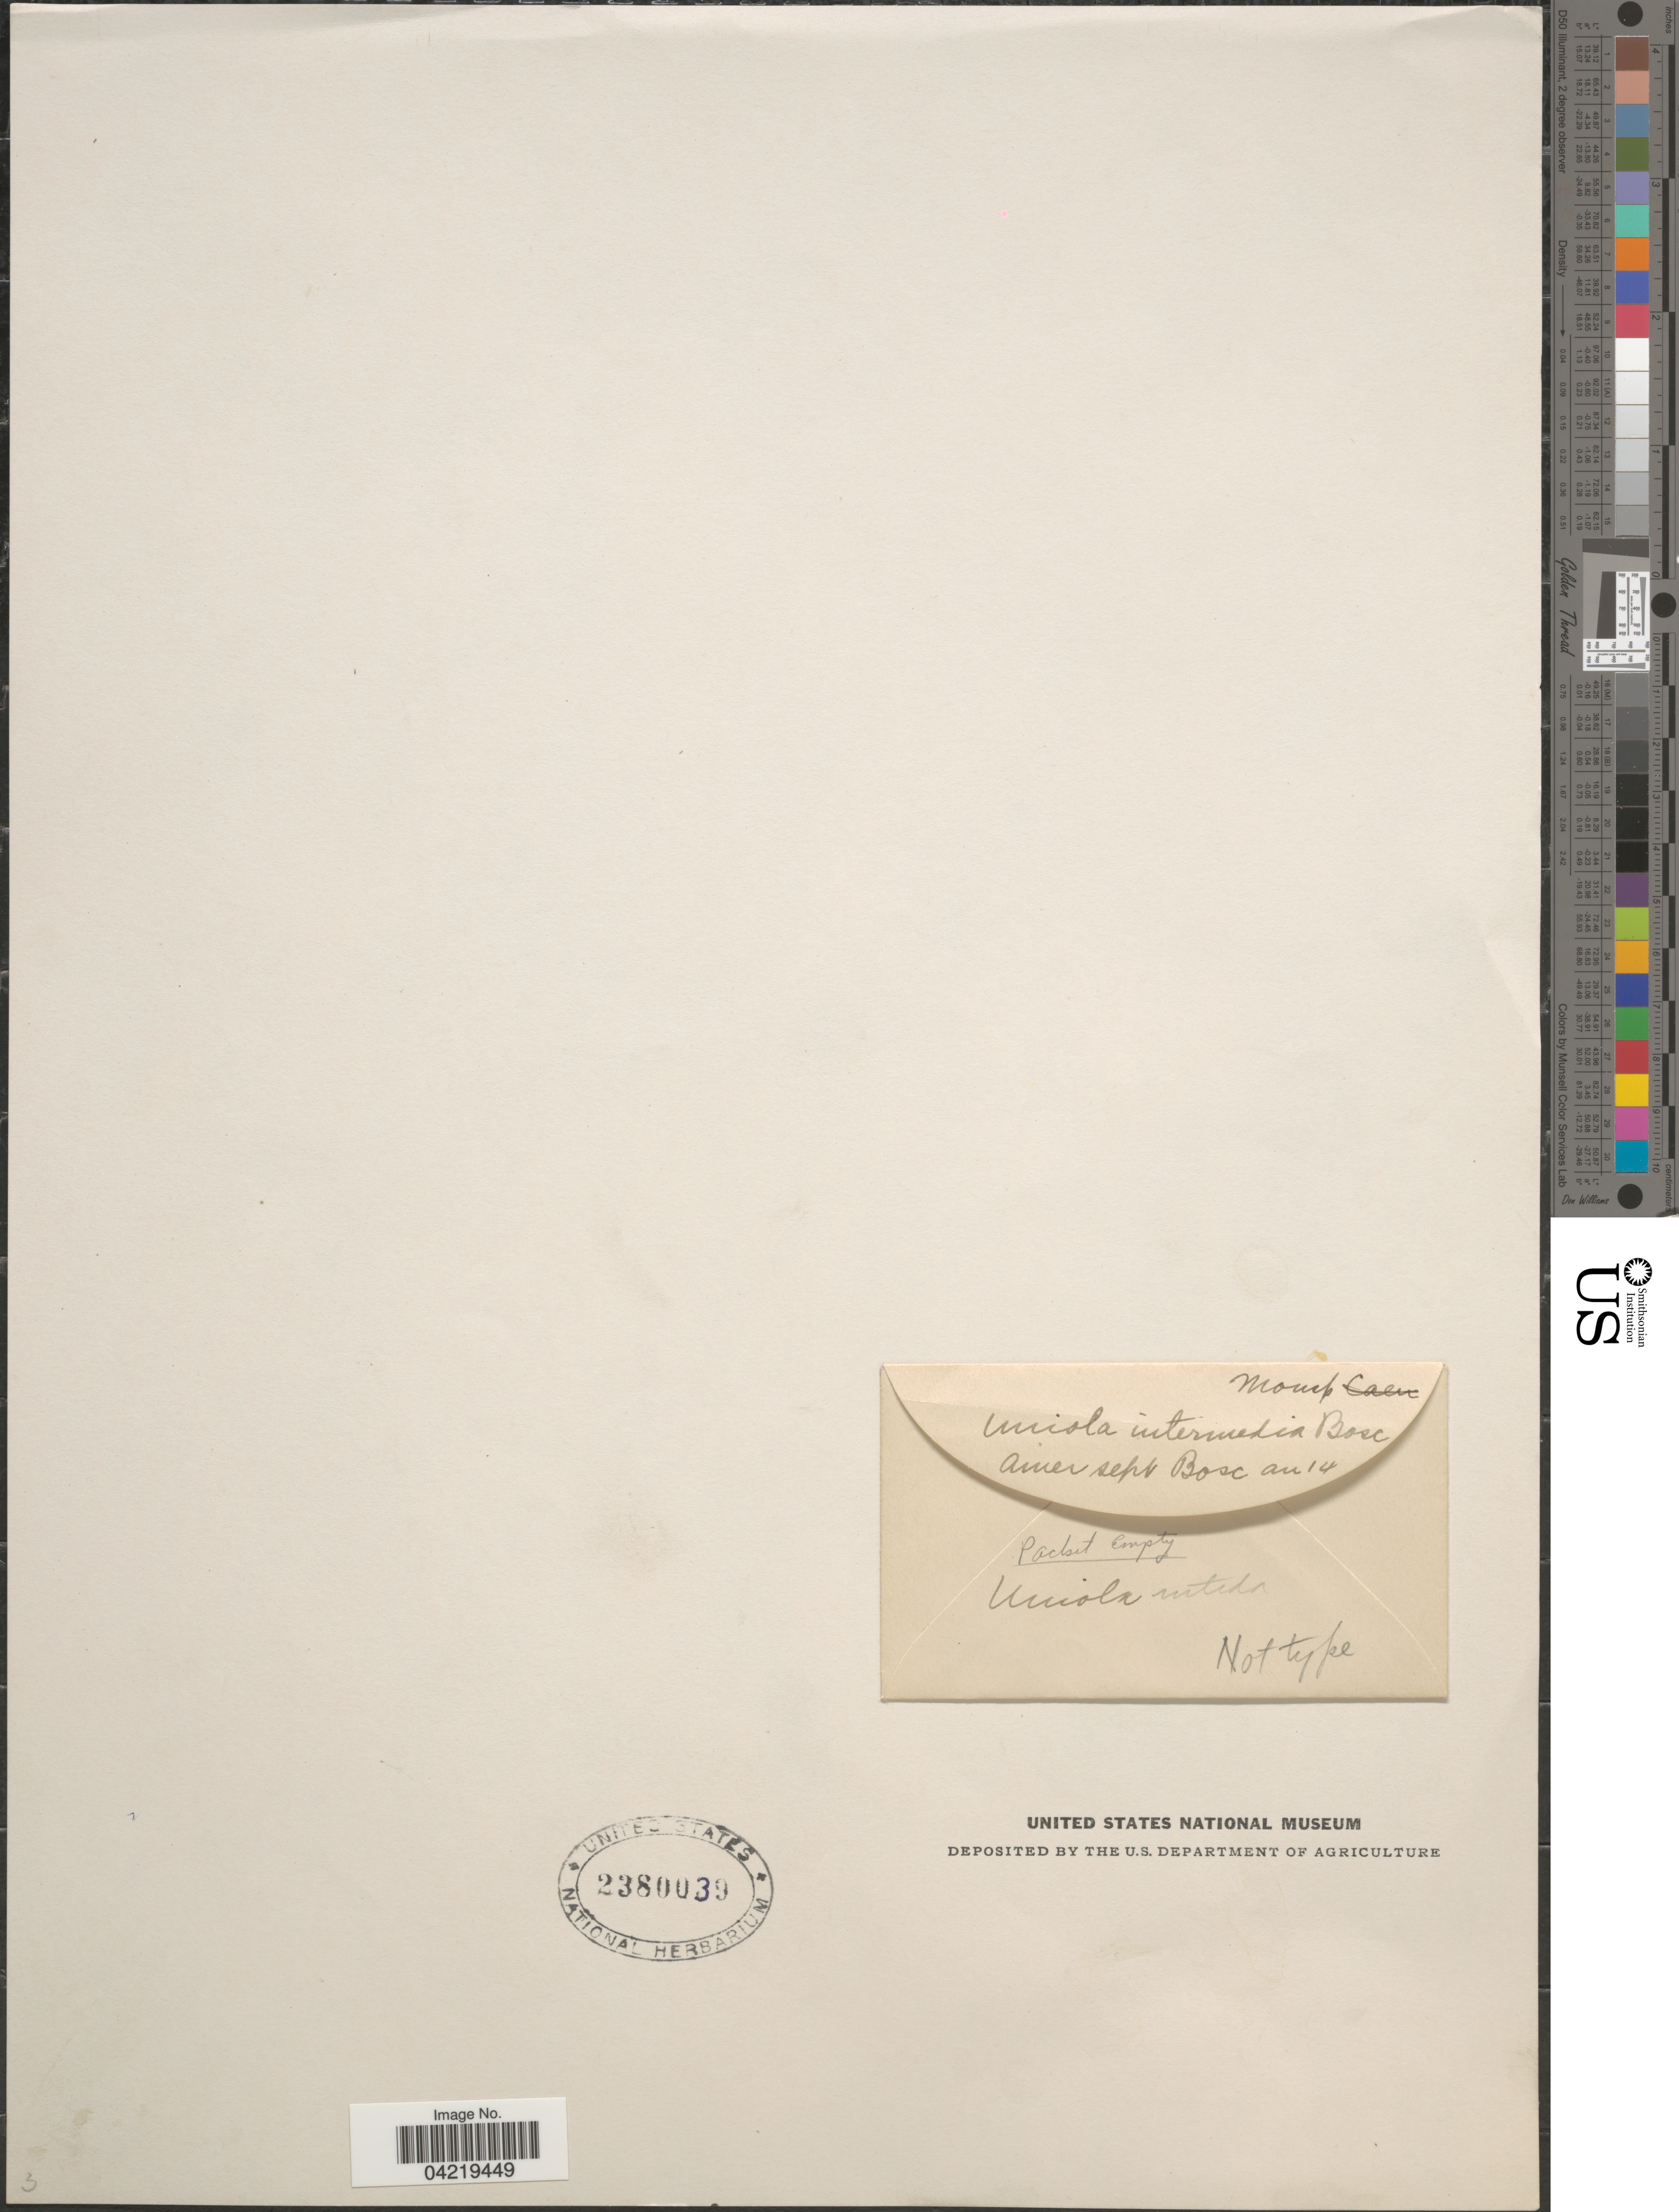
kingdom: Plantae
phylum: Tracheophyta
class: Liliopsida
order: Poales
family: Poaceae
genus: Chasmanthium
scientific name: Chasmanthium laxum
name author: (L.) H.O. Yates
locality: Amer sept Bosc an 14 [unsure placement]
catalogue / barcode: US 2380039